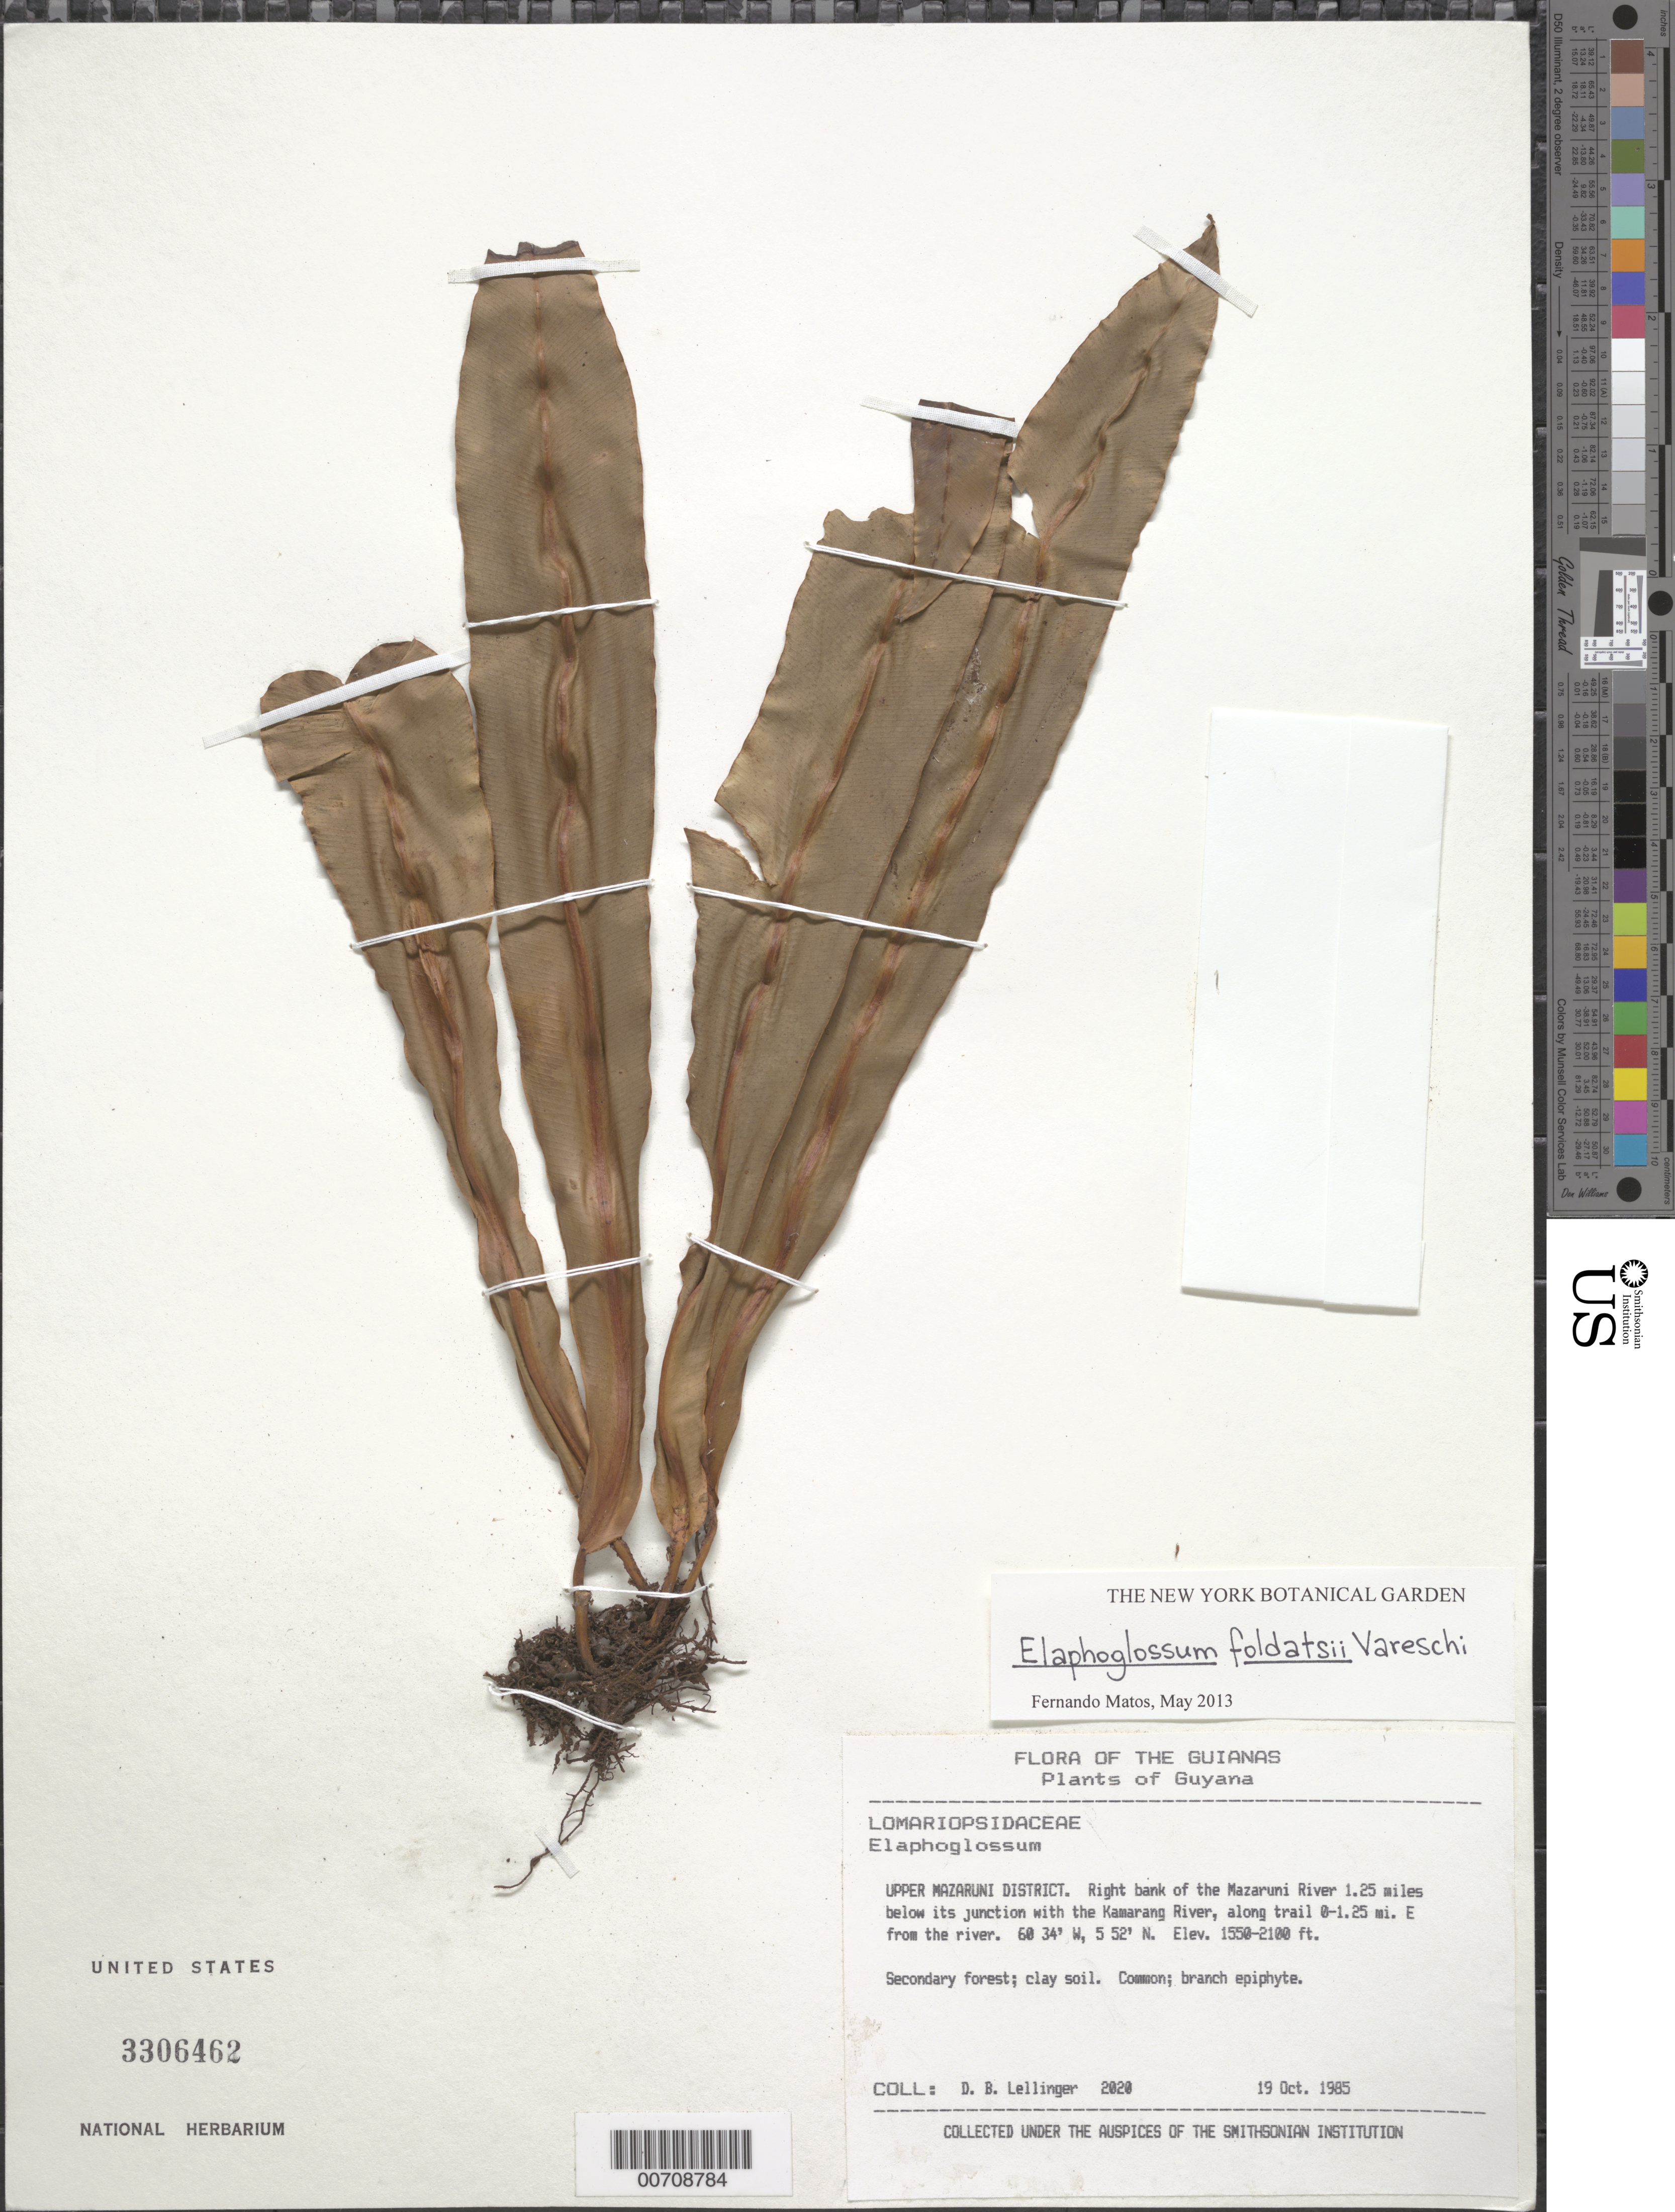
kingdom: Plantae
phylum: Tracheophyta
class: Polypodiopsida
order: Polypodiales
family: Dryopteridaceae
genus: Elaphoglossum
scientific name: Elaphoglossum sp.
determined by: Lellinger, David B., (BOT), Smithsonian Institution - National Museum of Natural History (UNITED STATES)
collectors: D. B. Lellinger & H. Robinson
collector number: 2020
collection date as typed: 19 October 1985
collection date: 1985-10-19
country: Guyana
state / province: Cuyuni-Mazaruni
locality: Along trail 0-2 km E from right bank Mazaruni R., 2 km below junction with Kamarang R.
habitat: Secondary forest, clay soil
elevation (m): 465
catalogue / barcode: US 3306462